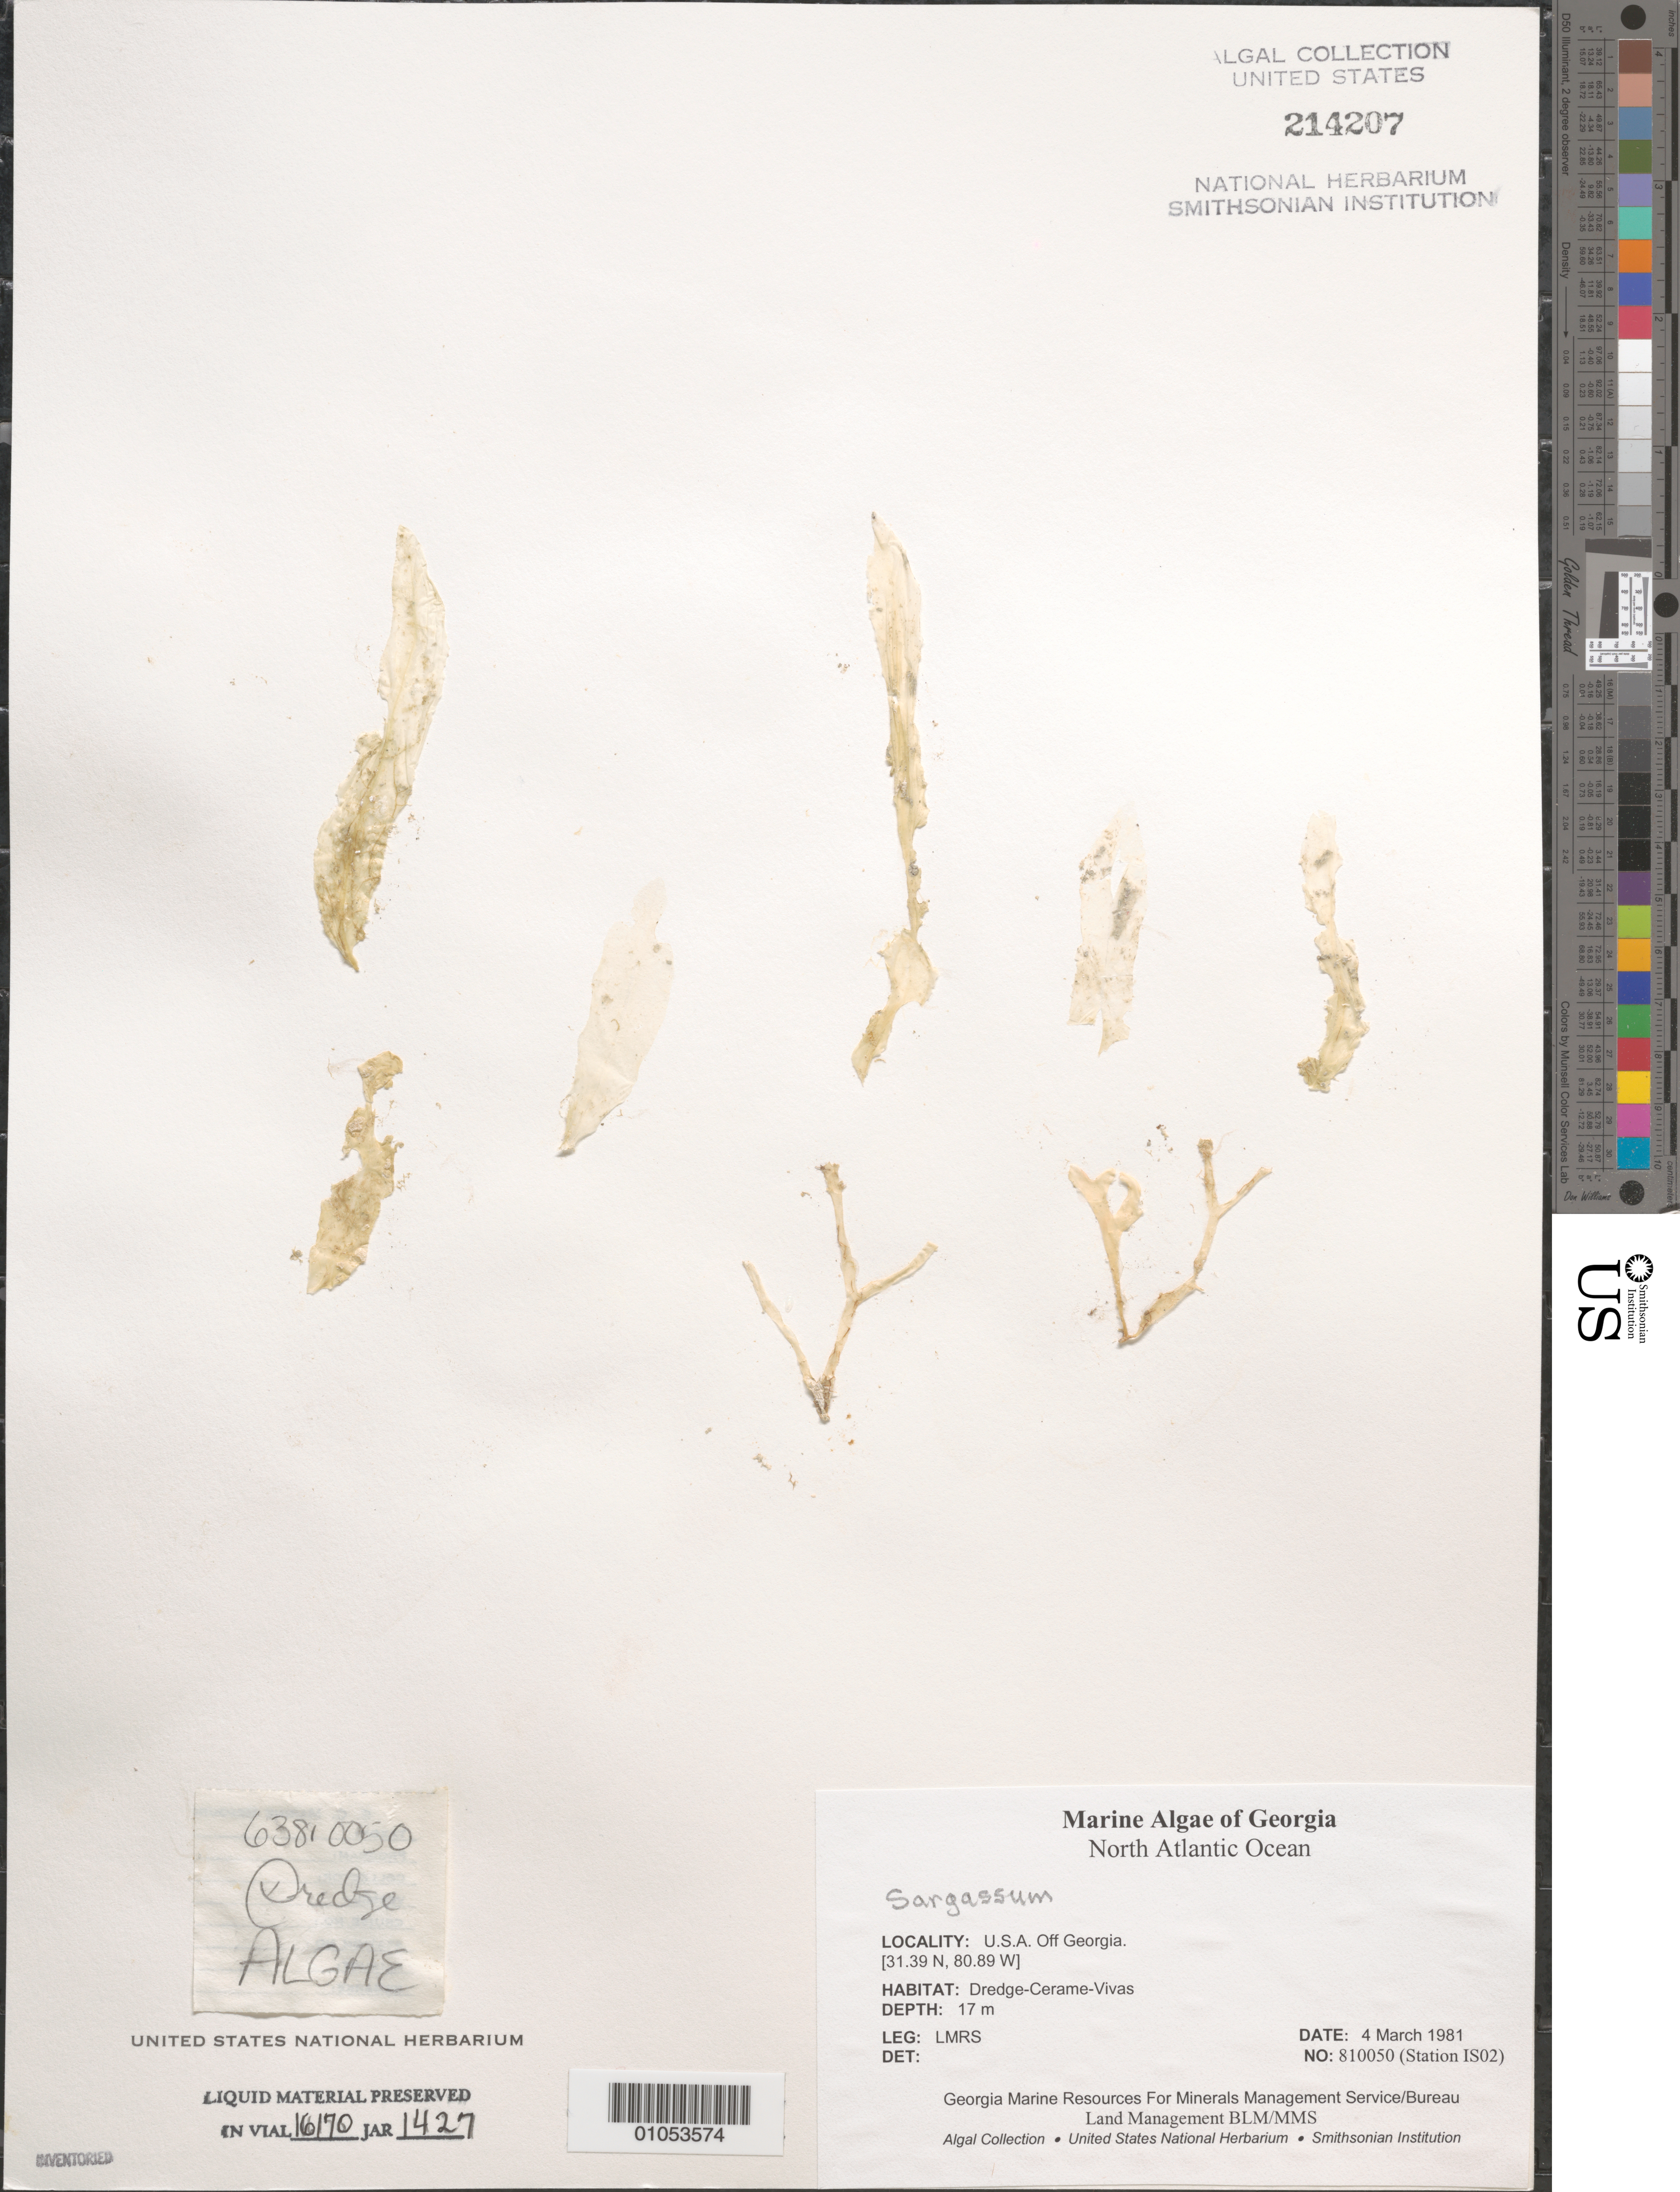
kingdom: Chromista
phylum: Ochrophyta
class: Phaeophyceae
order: Fucales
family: Sargassaceae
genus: Sargassum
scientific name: Sargassum sp.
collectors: LMRS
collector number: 810050 (Station IS02)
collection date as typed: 04 Mar 1981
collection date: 1981-03-04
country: United States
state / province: Georgia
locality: North Atlantic Ocean off Georgia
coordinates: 31.39 N, 80.89 W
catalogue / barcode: US 214207